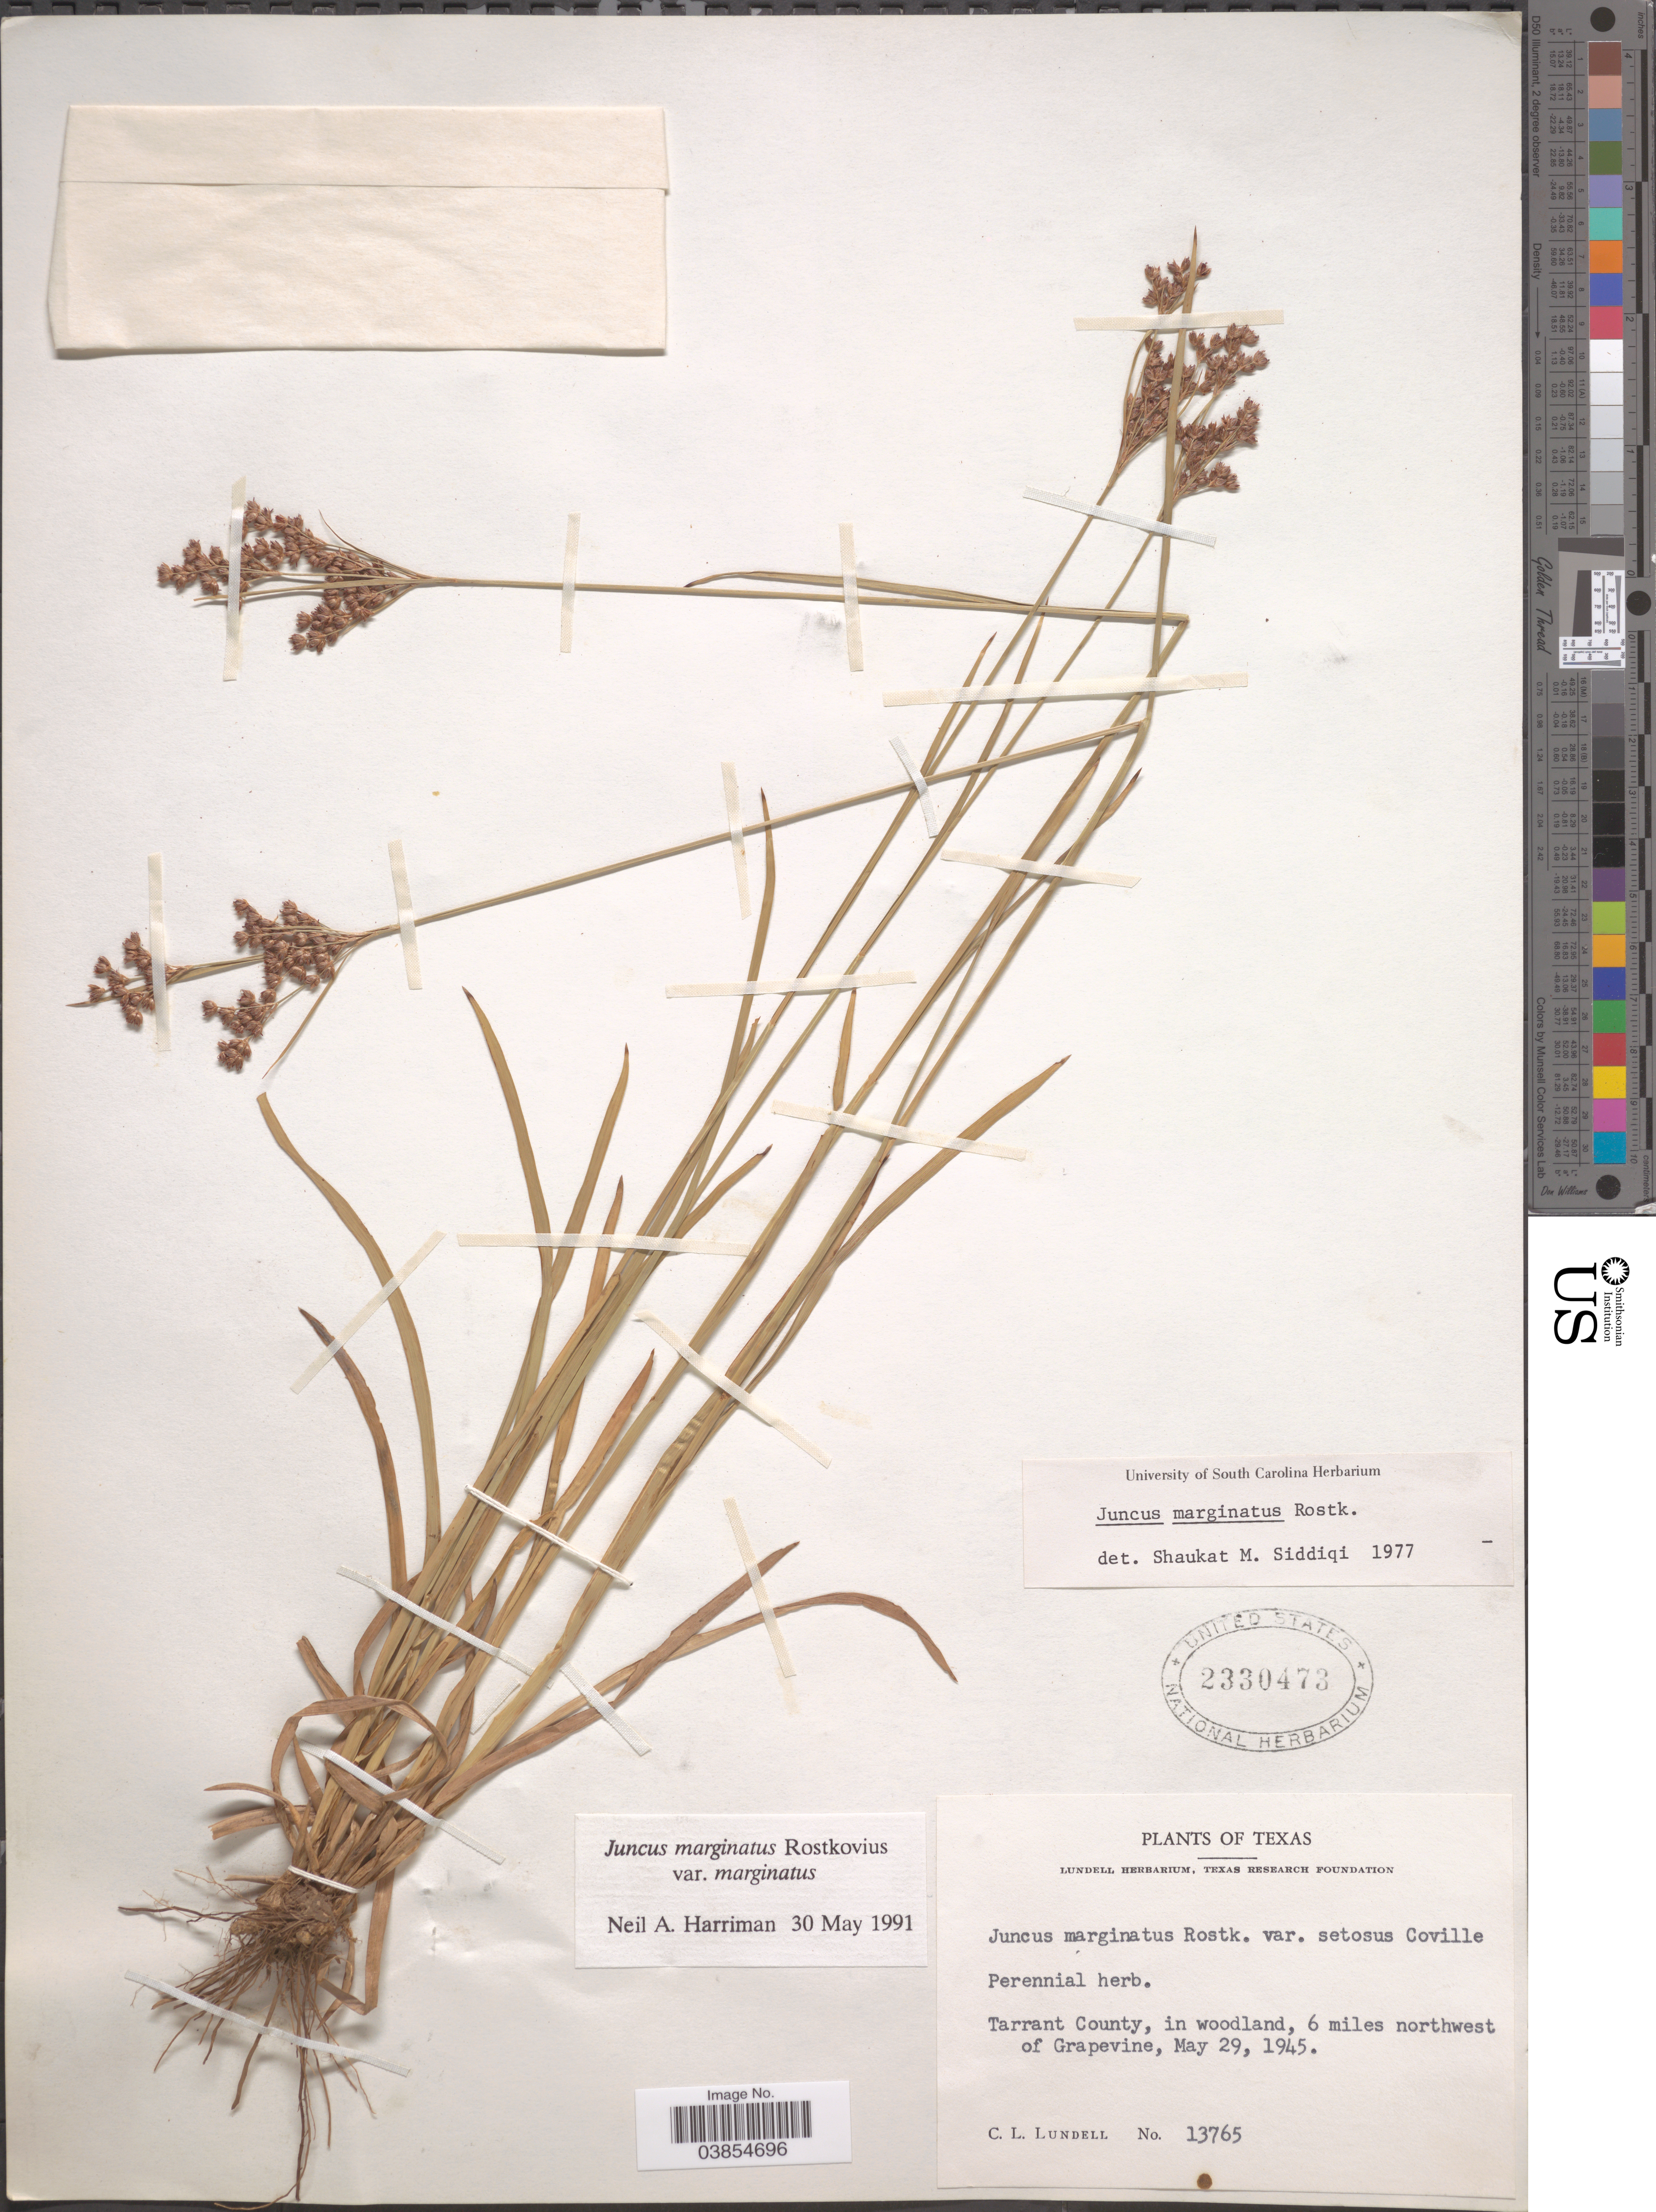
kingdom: Plantae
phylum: Tracheophyta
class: Liliopsida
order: Poales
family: Juncaceae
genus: Juncus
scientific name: Juncus marginatus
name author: Rostk.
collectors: C. L. Lundell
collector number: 13765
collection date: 1945-05-29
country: United States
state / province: Texas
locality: Tarrant County, in woodland, 6 miles northwest of Grapevine.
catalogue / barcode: US 2330473